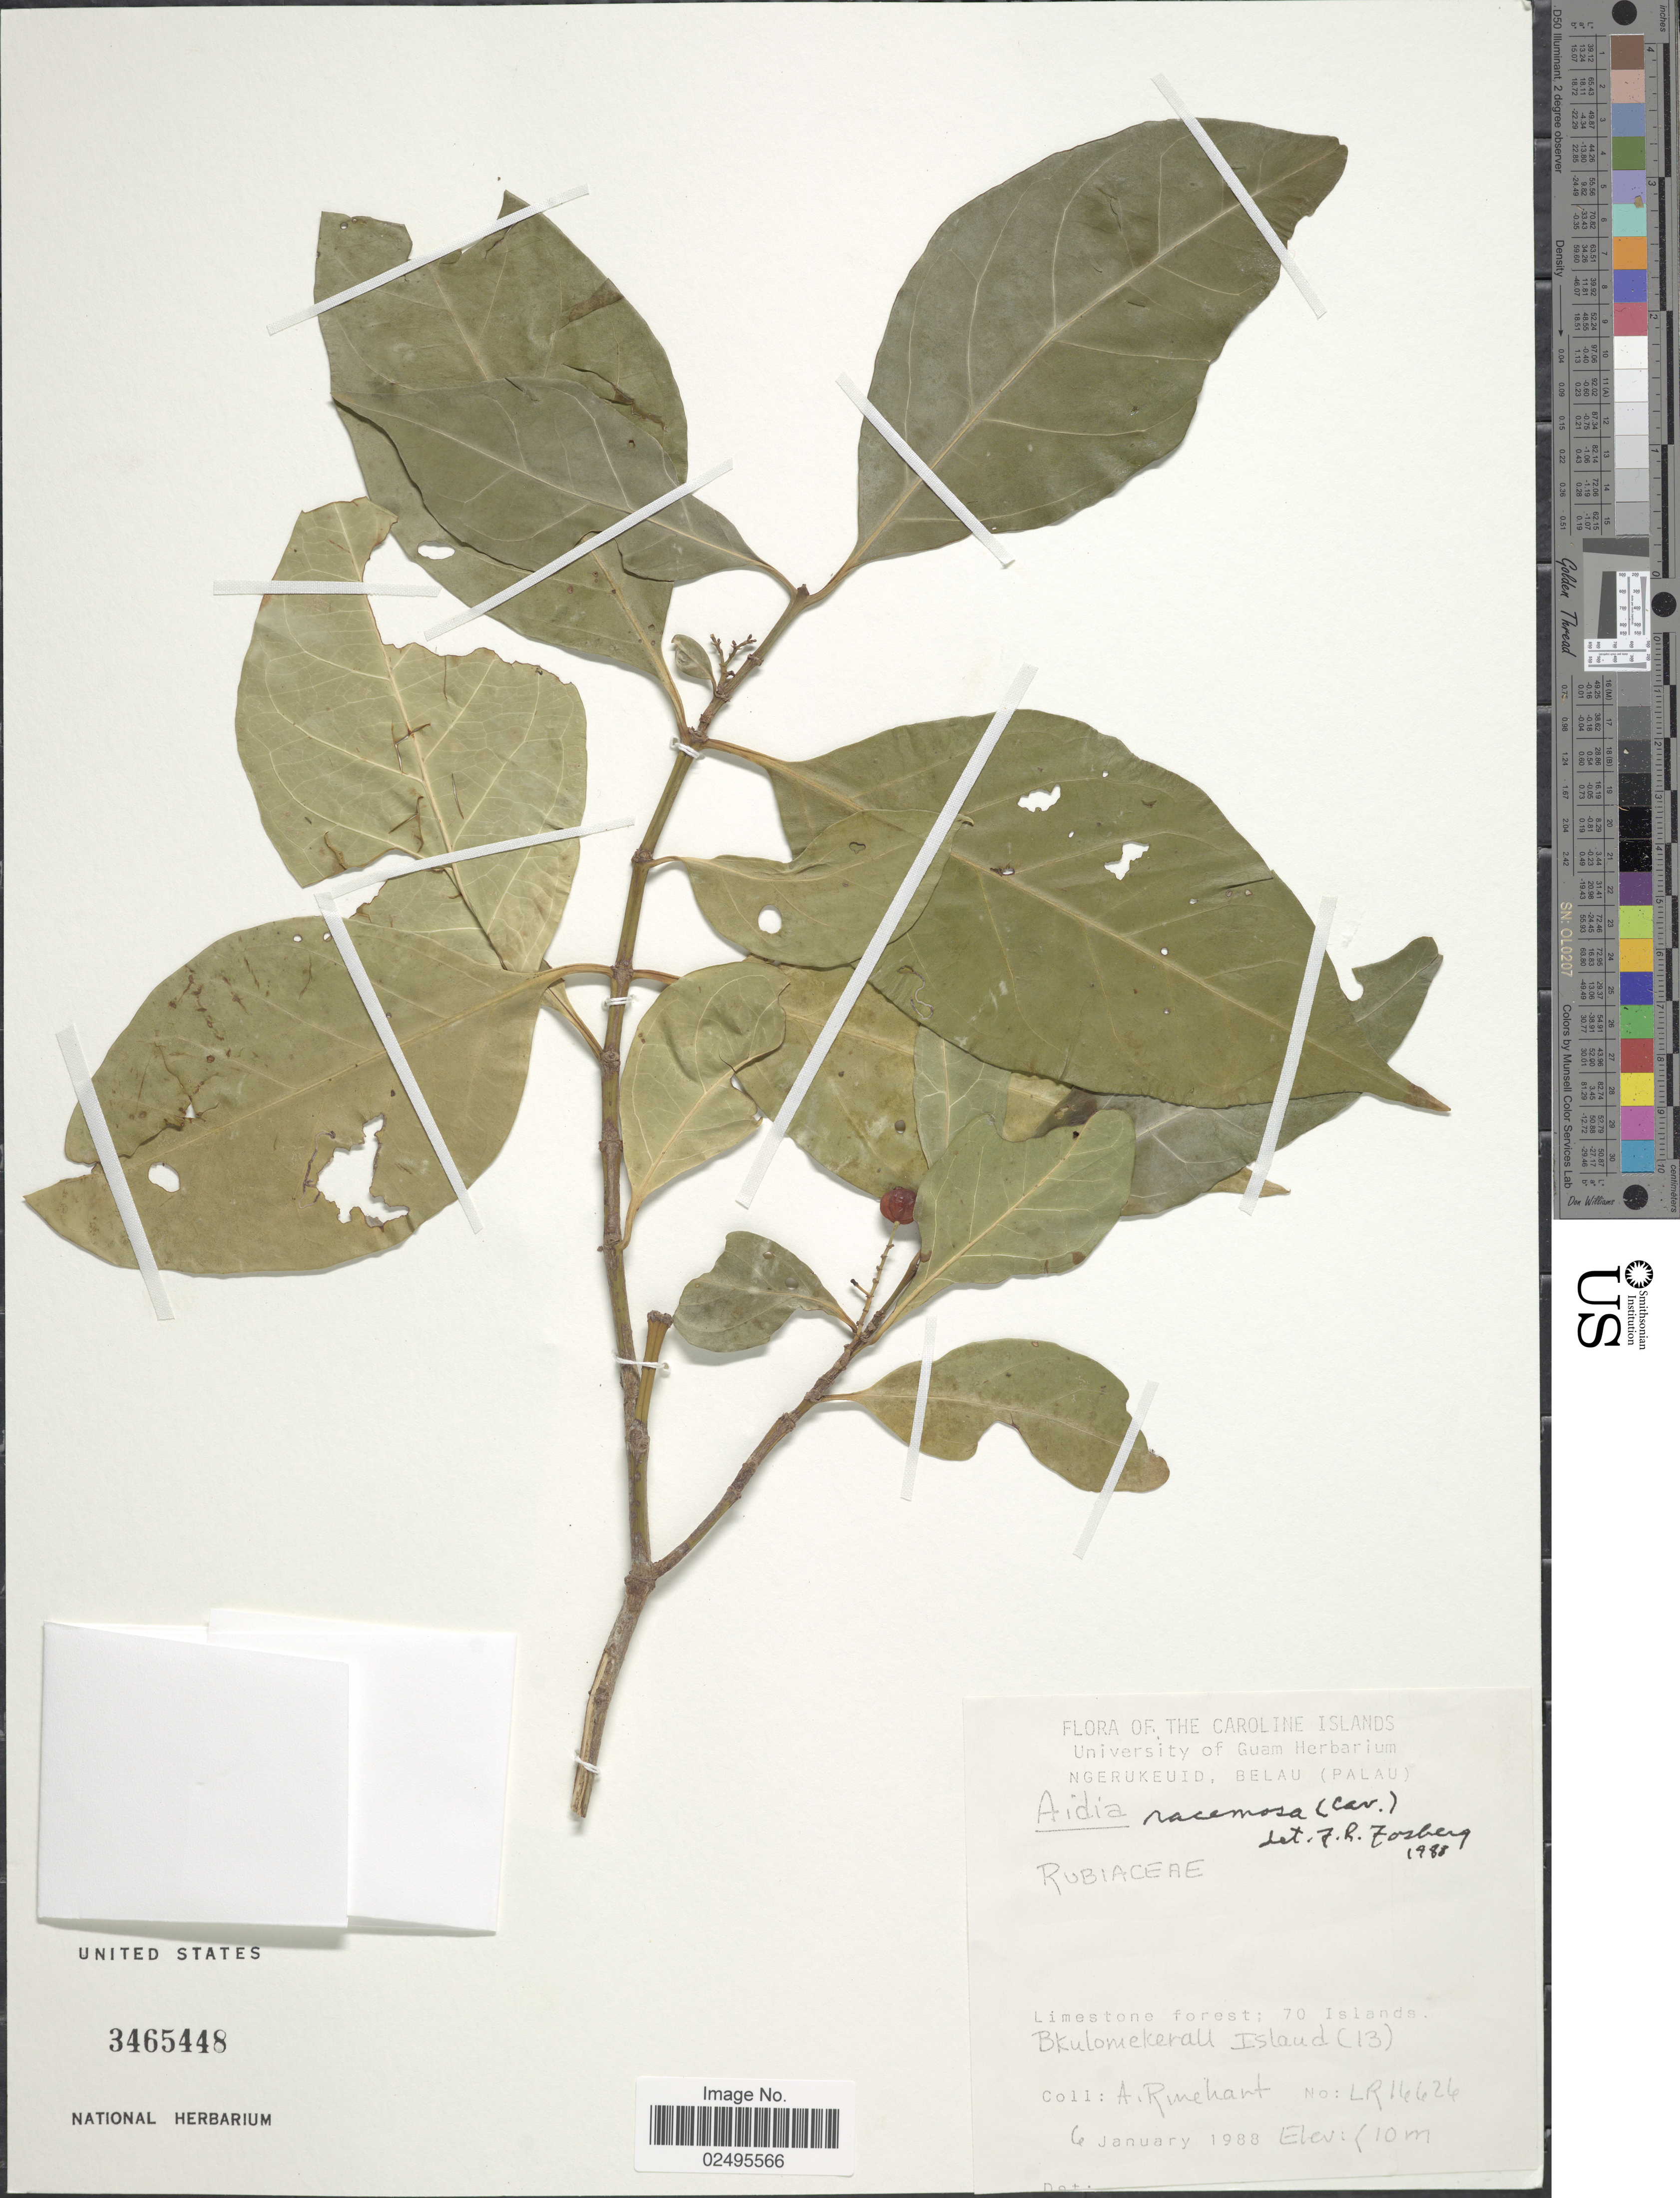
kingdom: Plantae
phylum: Tracheophyta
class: Magnoliopsida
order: Gentianales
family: Rubiaceae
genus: Aidia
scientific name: Aidia graeffei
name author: (Reinecke) Tirveng.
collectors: A. Rinehart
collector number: LR16626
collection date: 1988-01-06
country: Palau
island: Ngerukeuid [Orukuizu]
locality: Caroline Island, Limestone forest, Ngerukeuid, Belau (Palau)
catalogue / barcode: US 3465448